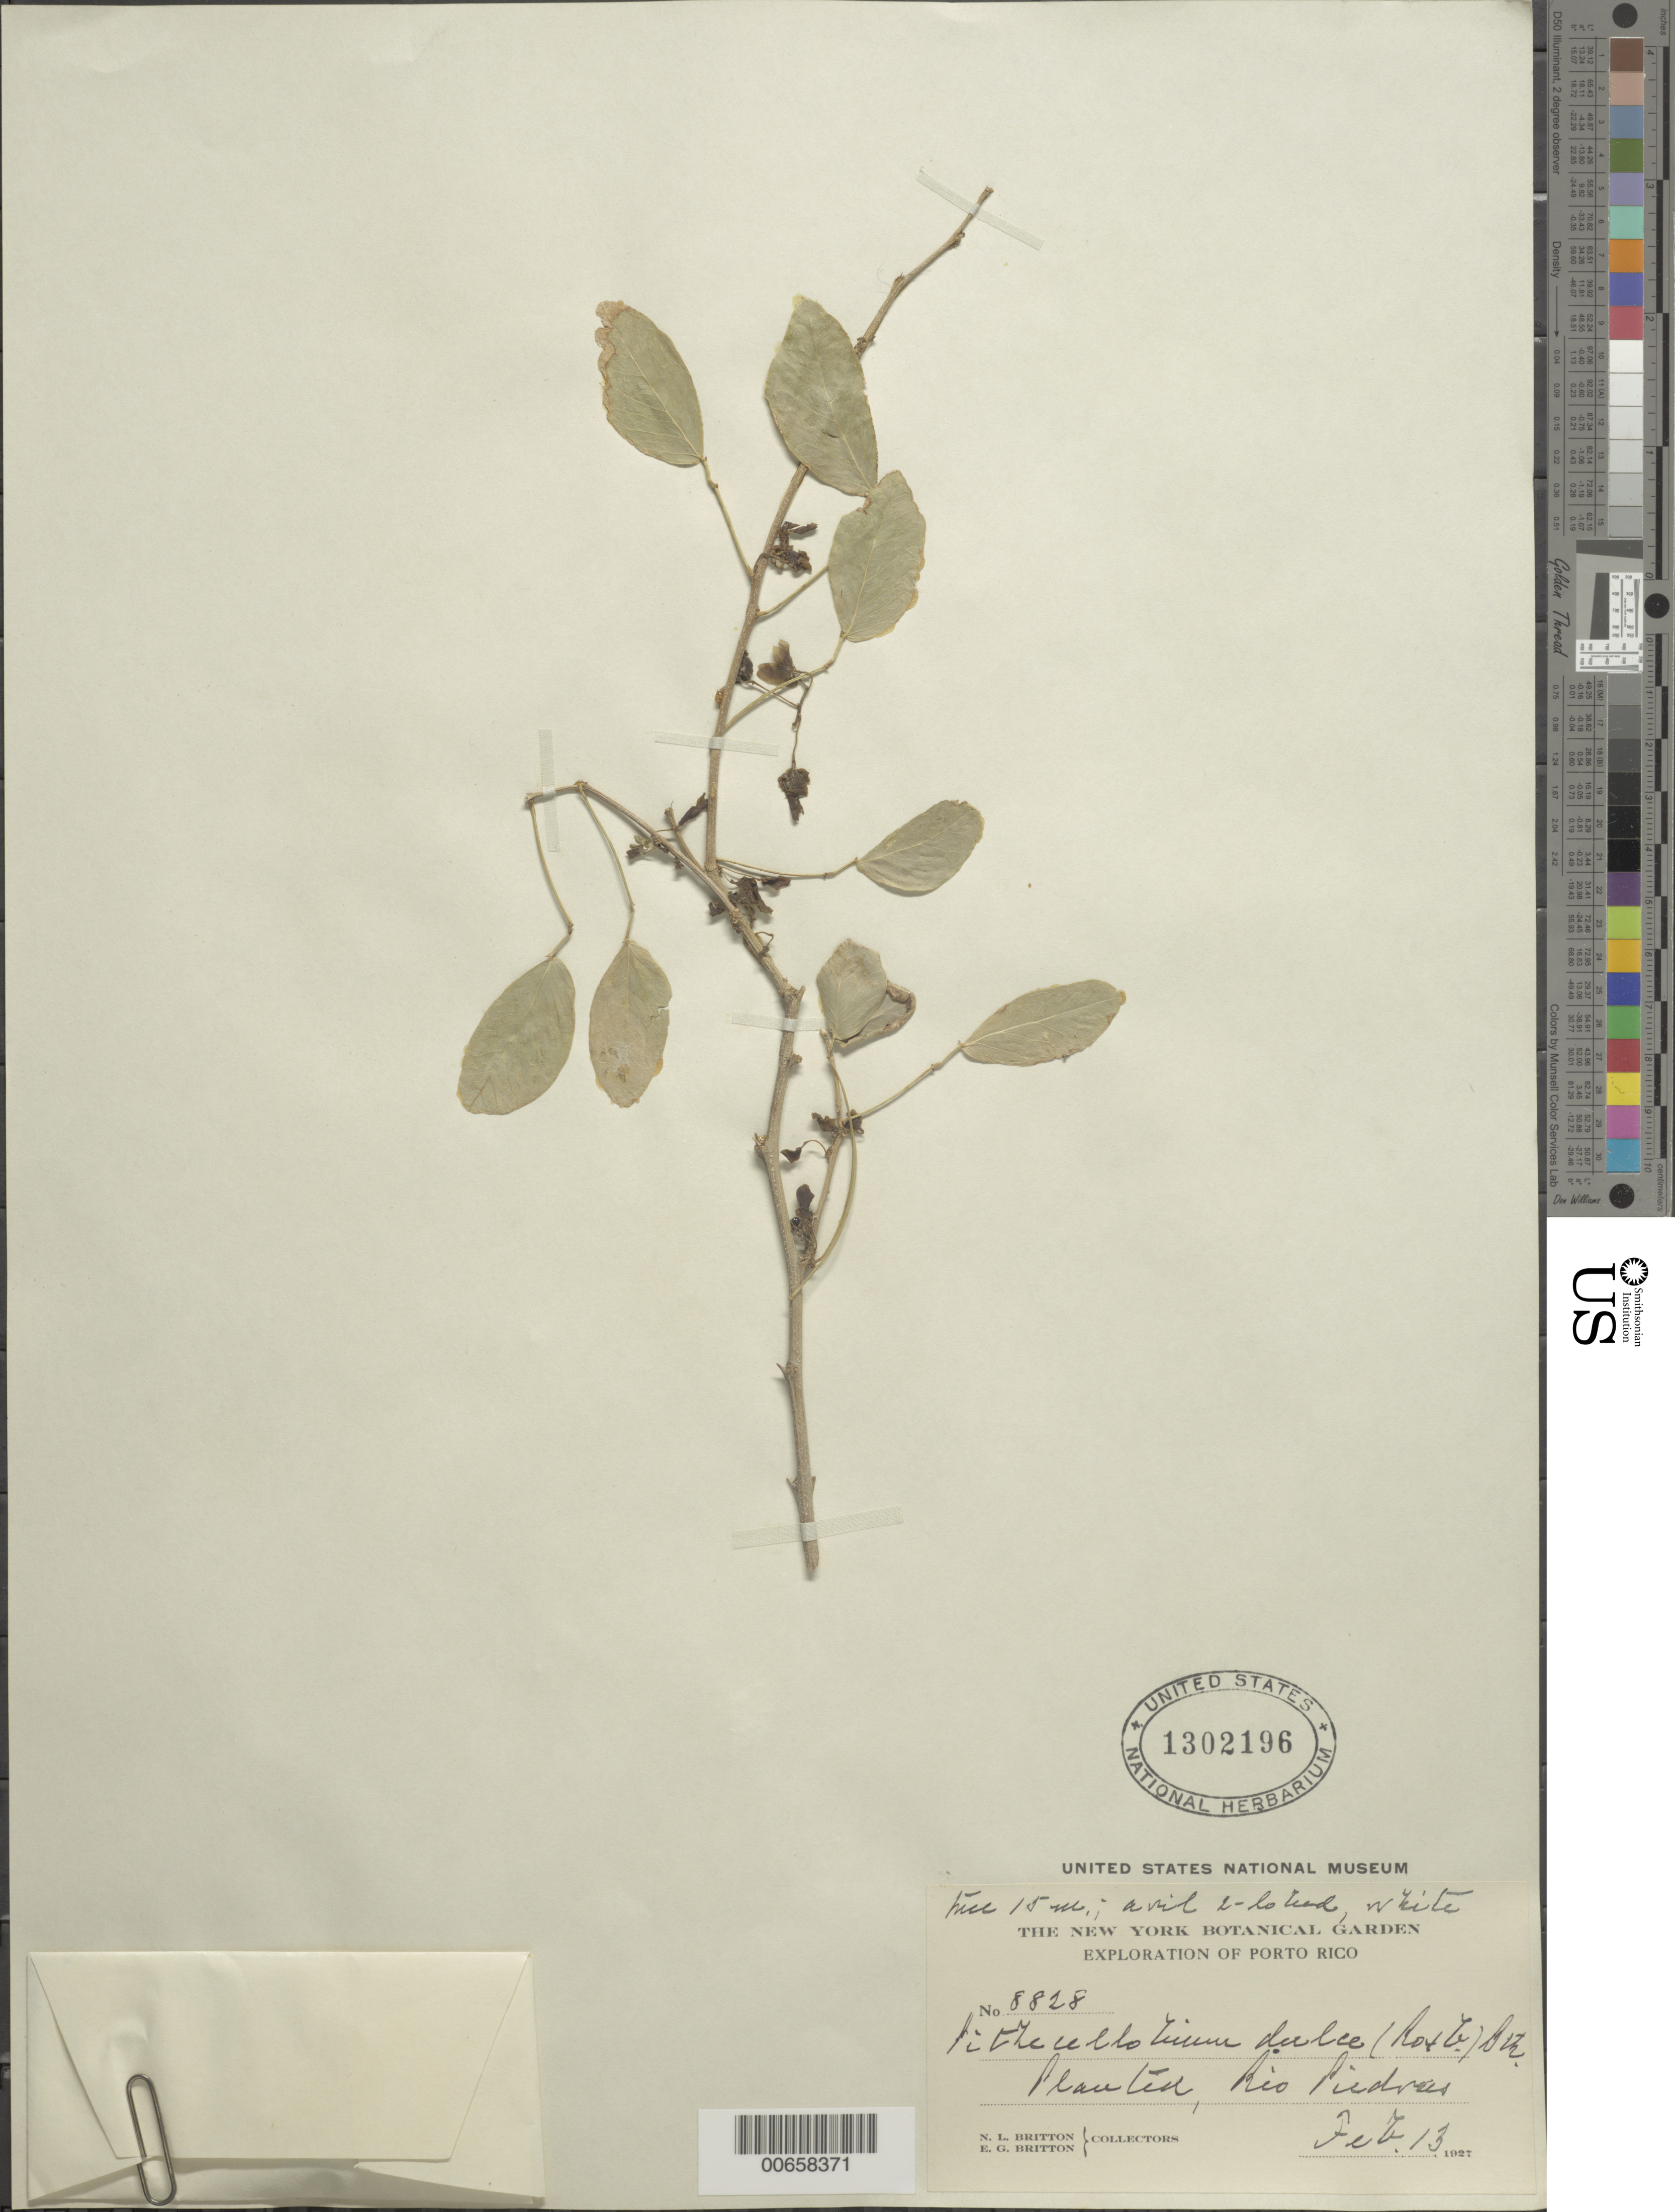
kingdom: Plantae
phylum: Tracheophyta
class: Magnoliopsida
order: Fabales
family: Fabaceae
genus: Pithecellobium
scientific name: Pithecellobium dulce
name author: (Roxb.) Benth.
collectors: N. Britton & E. G. Britton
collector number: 8828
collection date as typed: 13 Feb 1927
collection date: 1927-02-13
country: Puerto Rico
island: Greater Antilles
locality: Rio Piedras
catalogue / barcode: US 1302196